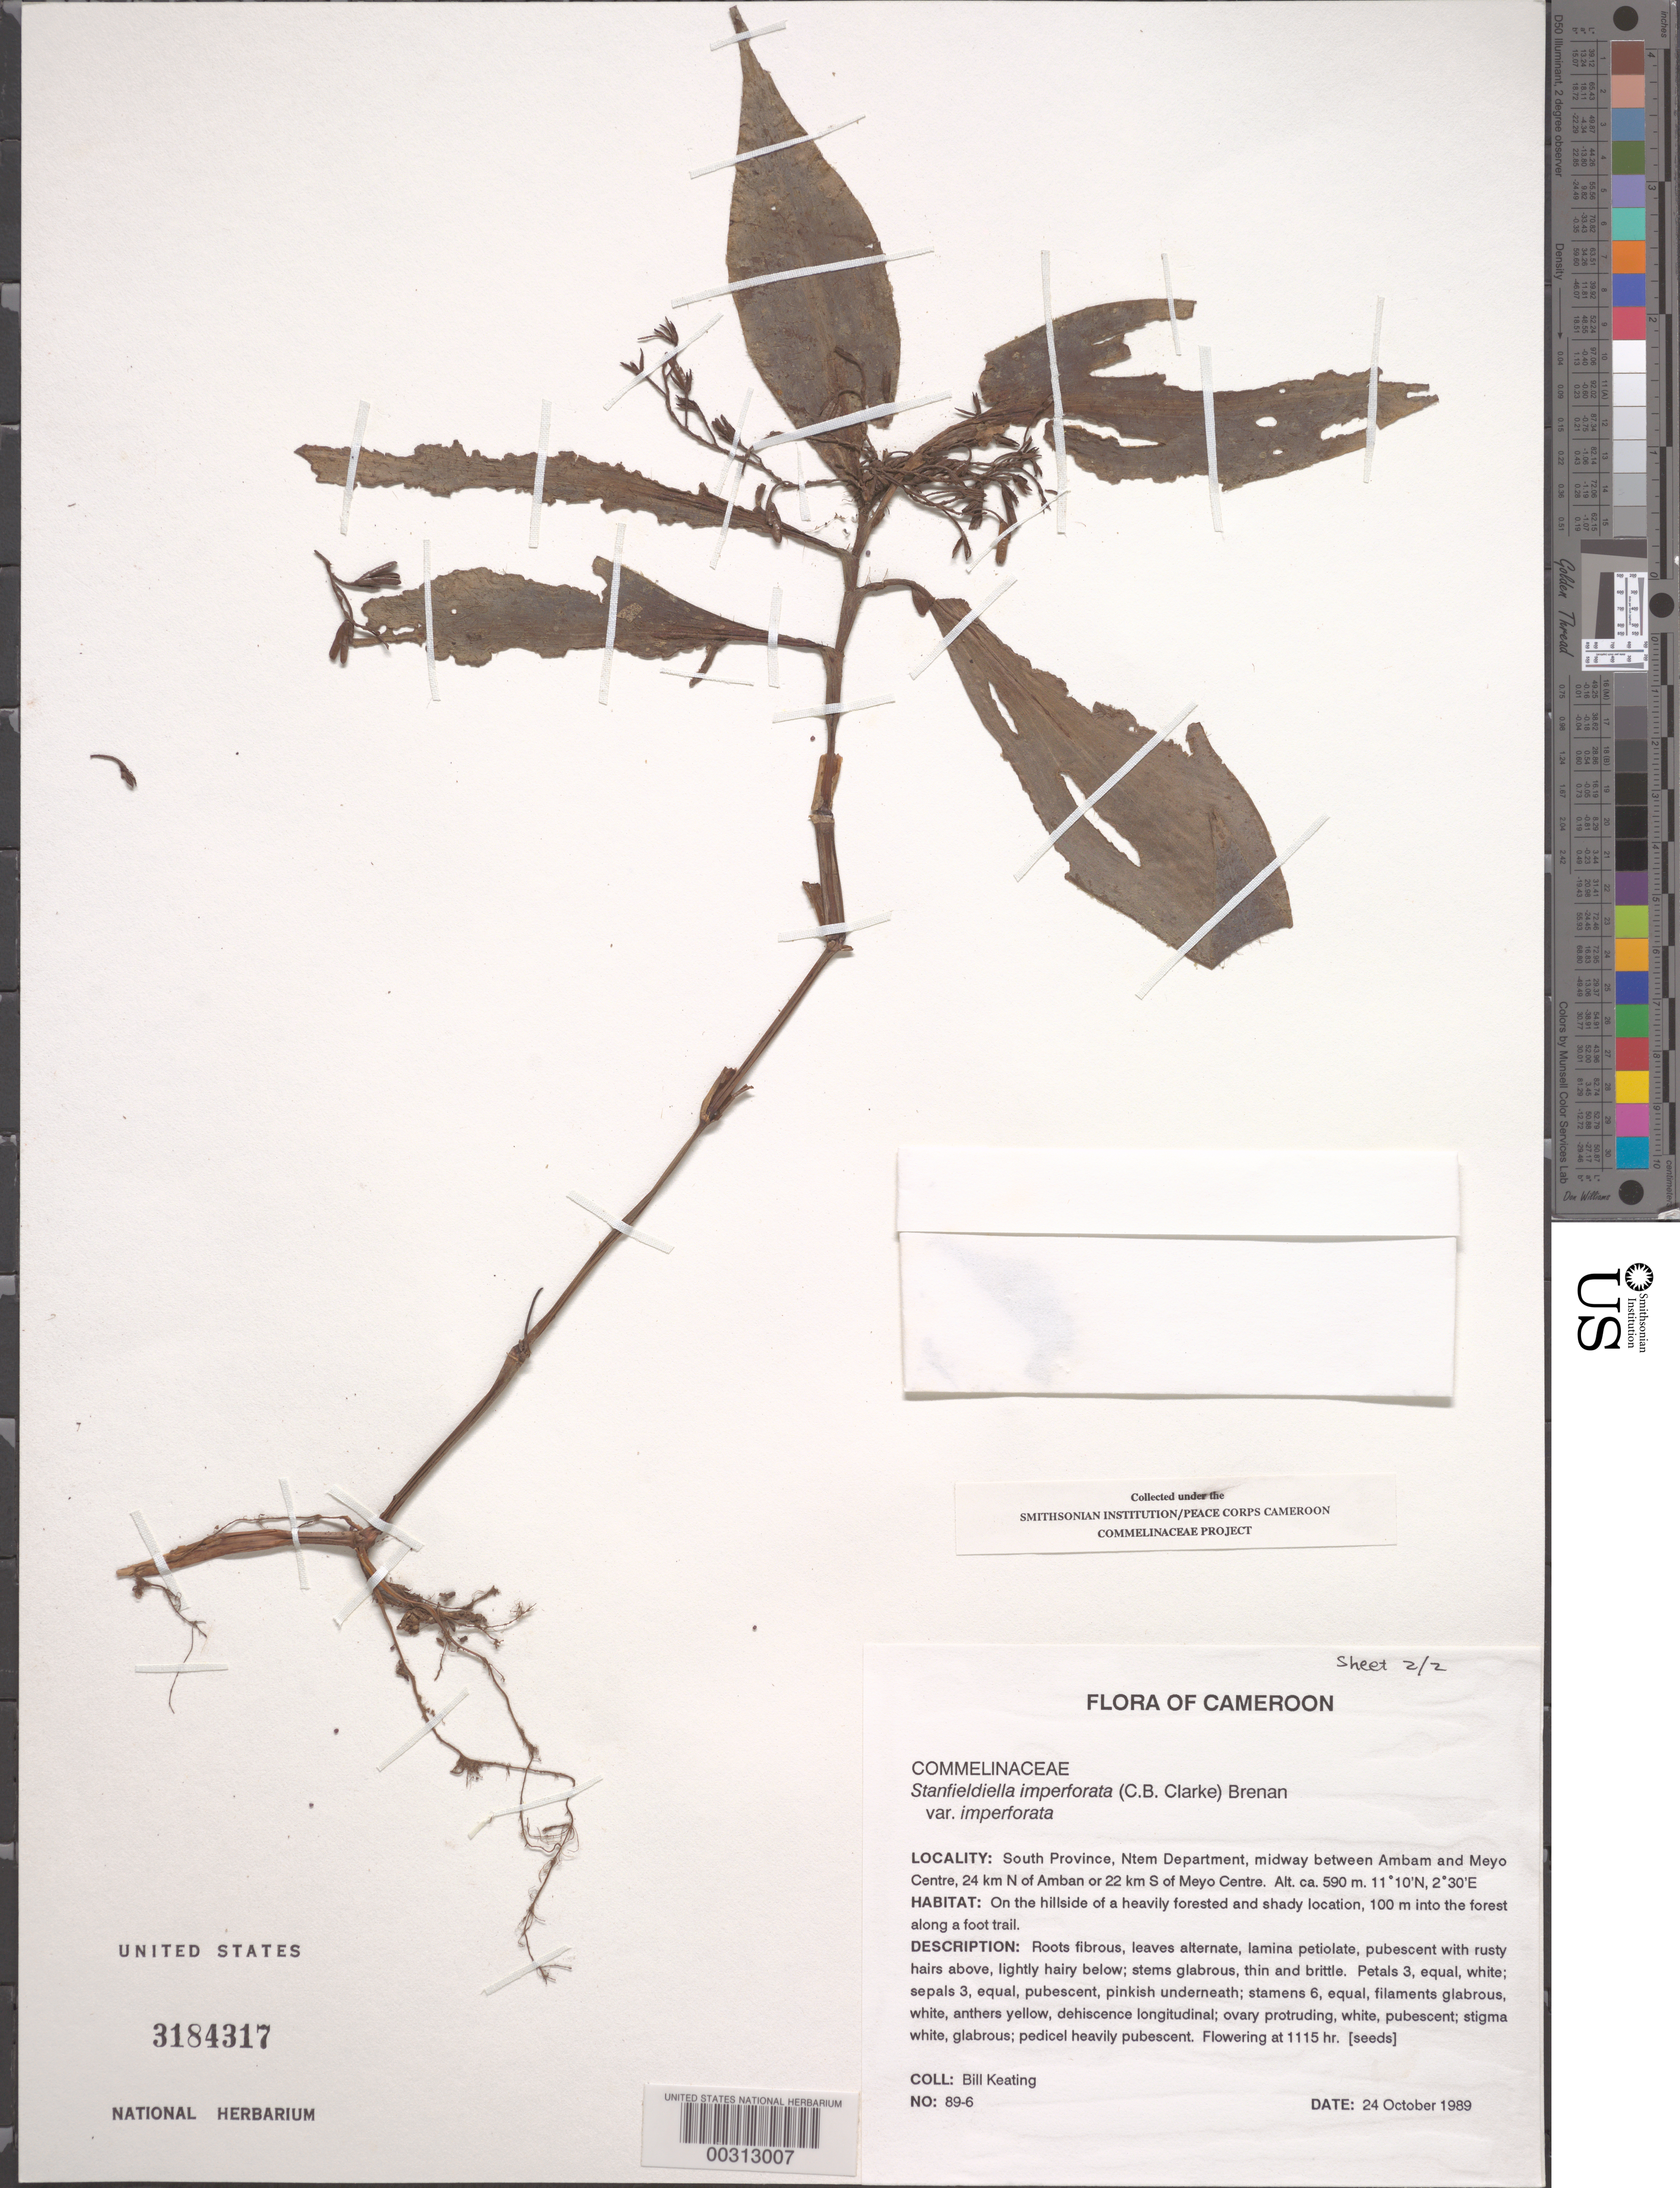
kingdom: Plantae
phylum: Tracheophyta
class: Liliopsida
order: Commelinales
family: Commelinaceae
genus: Stanfieldiella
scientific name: Stanfieldiella imperforata var. imperforata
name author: (C.B. Clarke) Brenan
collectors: B. Keating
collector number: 89-6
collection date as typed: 24 Oct 1989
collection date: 1989-10-24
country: Cameroon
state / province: Sud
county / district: Ntem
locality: Between ambam and meyo centre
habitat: On hillside heavily forested and shady location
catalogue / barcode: US 3184317